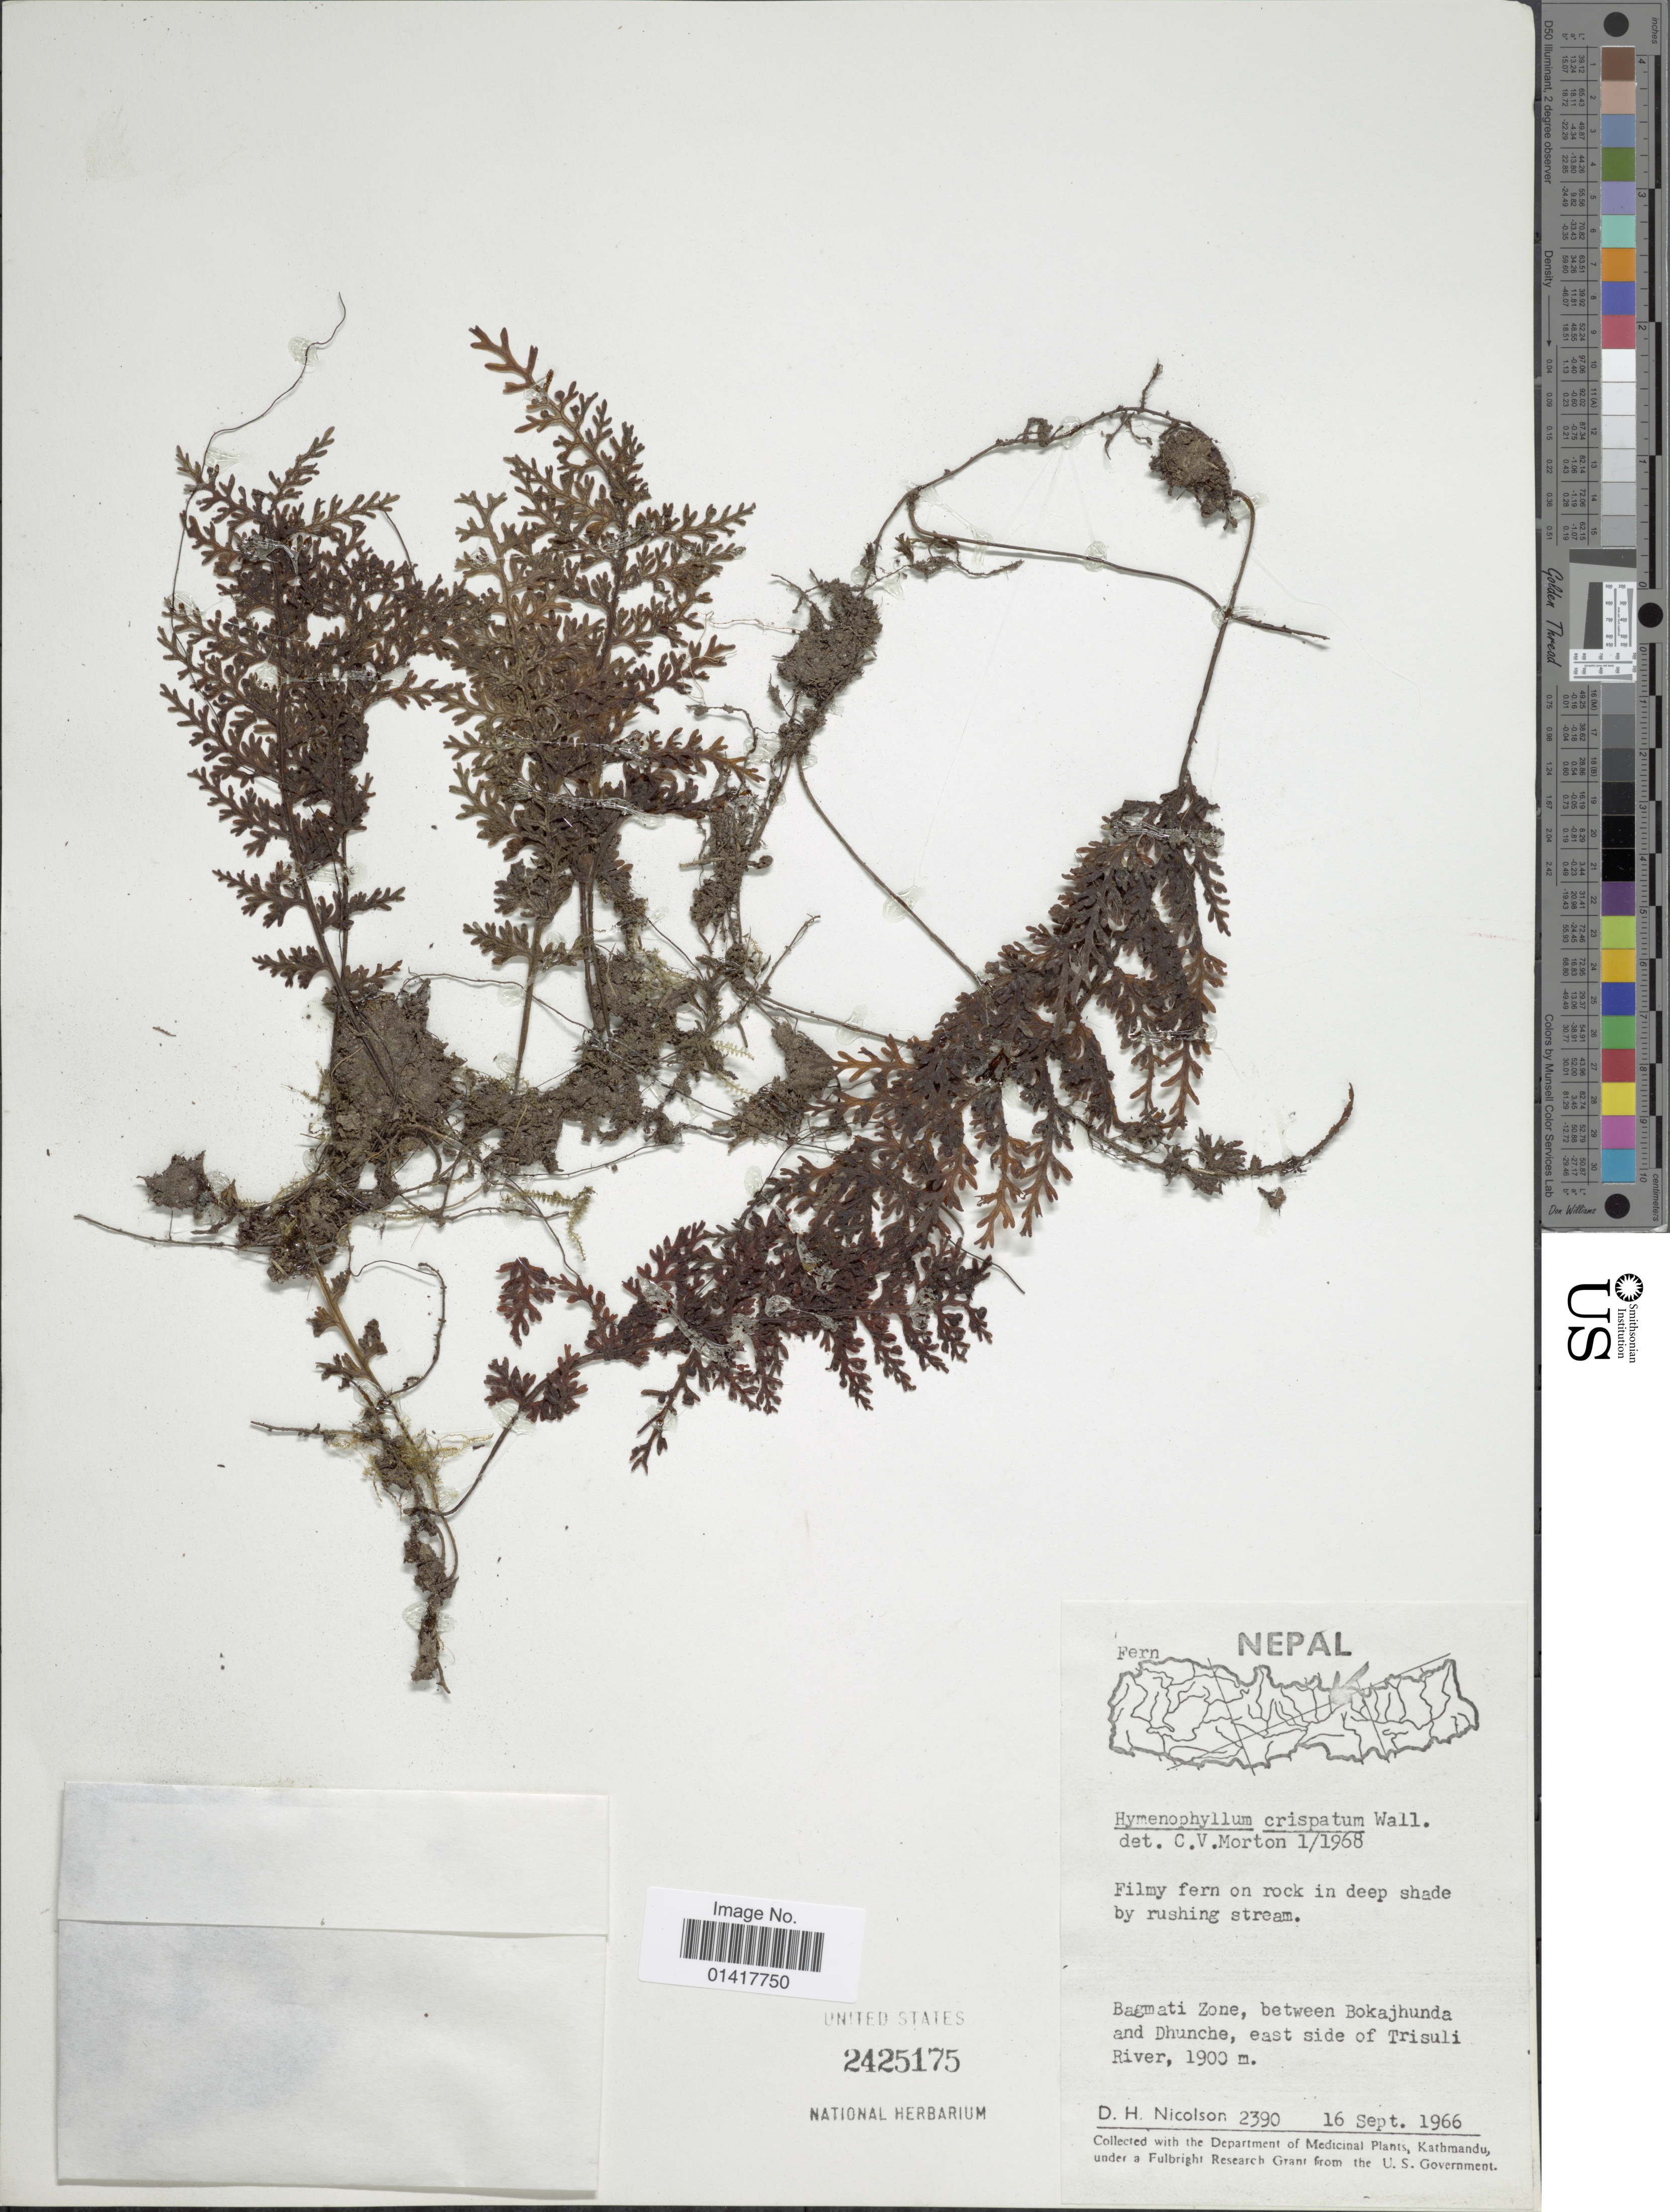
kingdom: Plantae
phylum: Tracheophyta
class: Polypodiopsida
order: Hymenophyllales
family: Hymenophyllaceae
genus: Hymenophyllum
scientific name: Hymenophyllum crispatum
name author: Wall. ex Hook. & Grev.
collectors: D. H. Nicolson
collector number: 2390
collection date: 1966-09-16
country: Nepal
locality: Bagmati zone, between Bokajhunda and Dhunche, east side of Trisuli River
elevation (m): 1900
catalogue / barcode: US 2425175